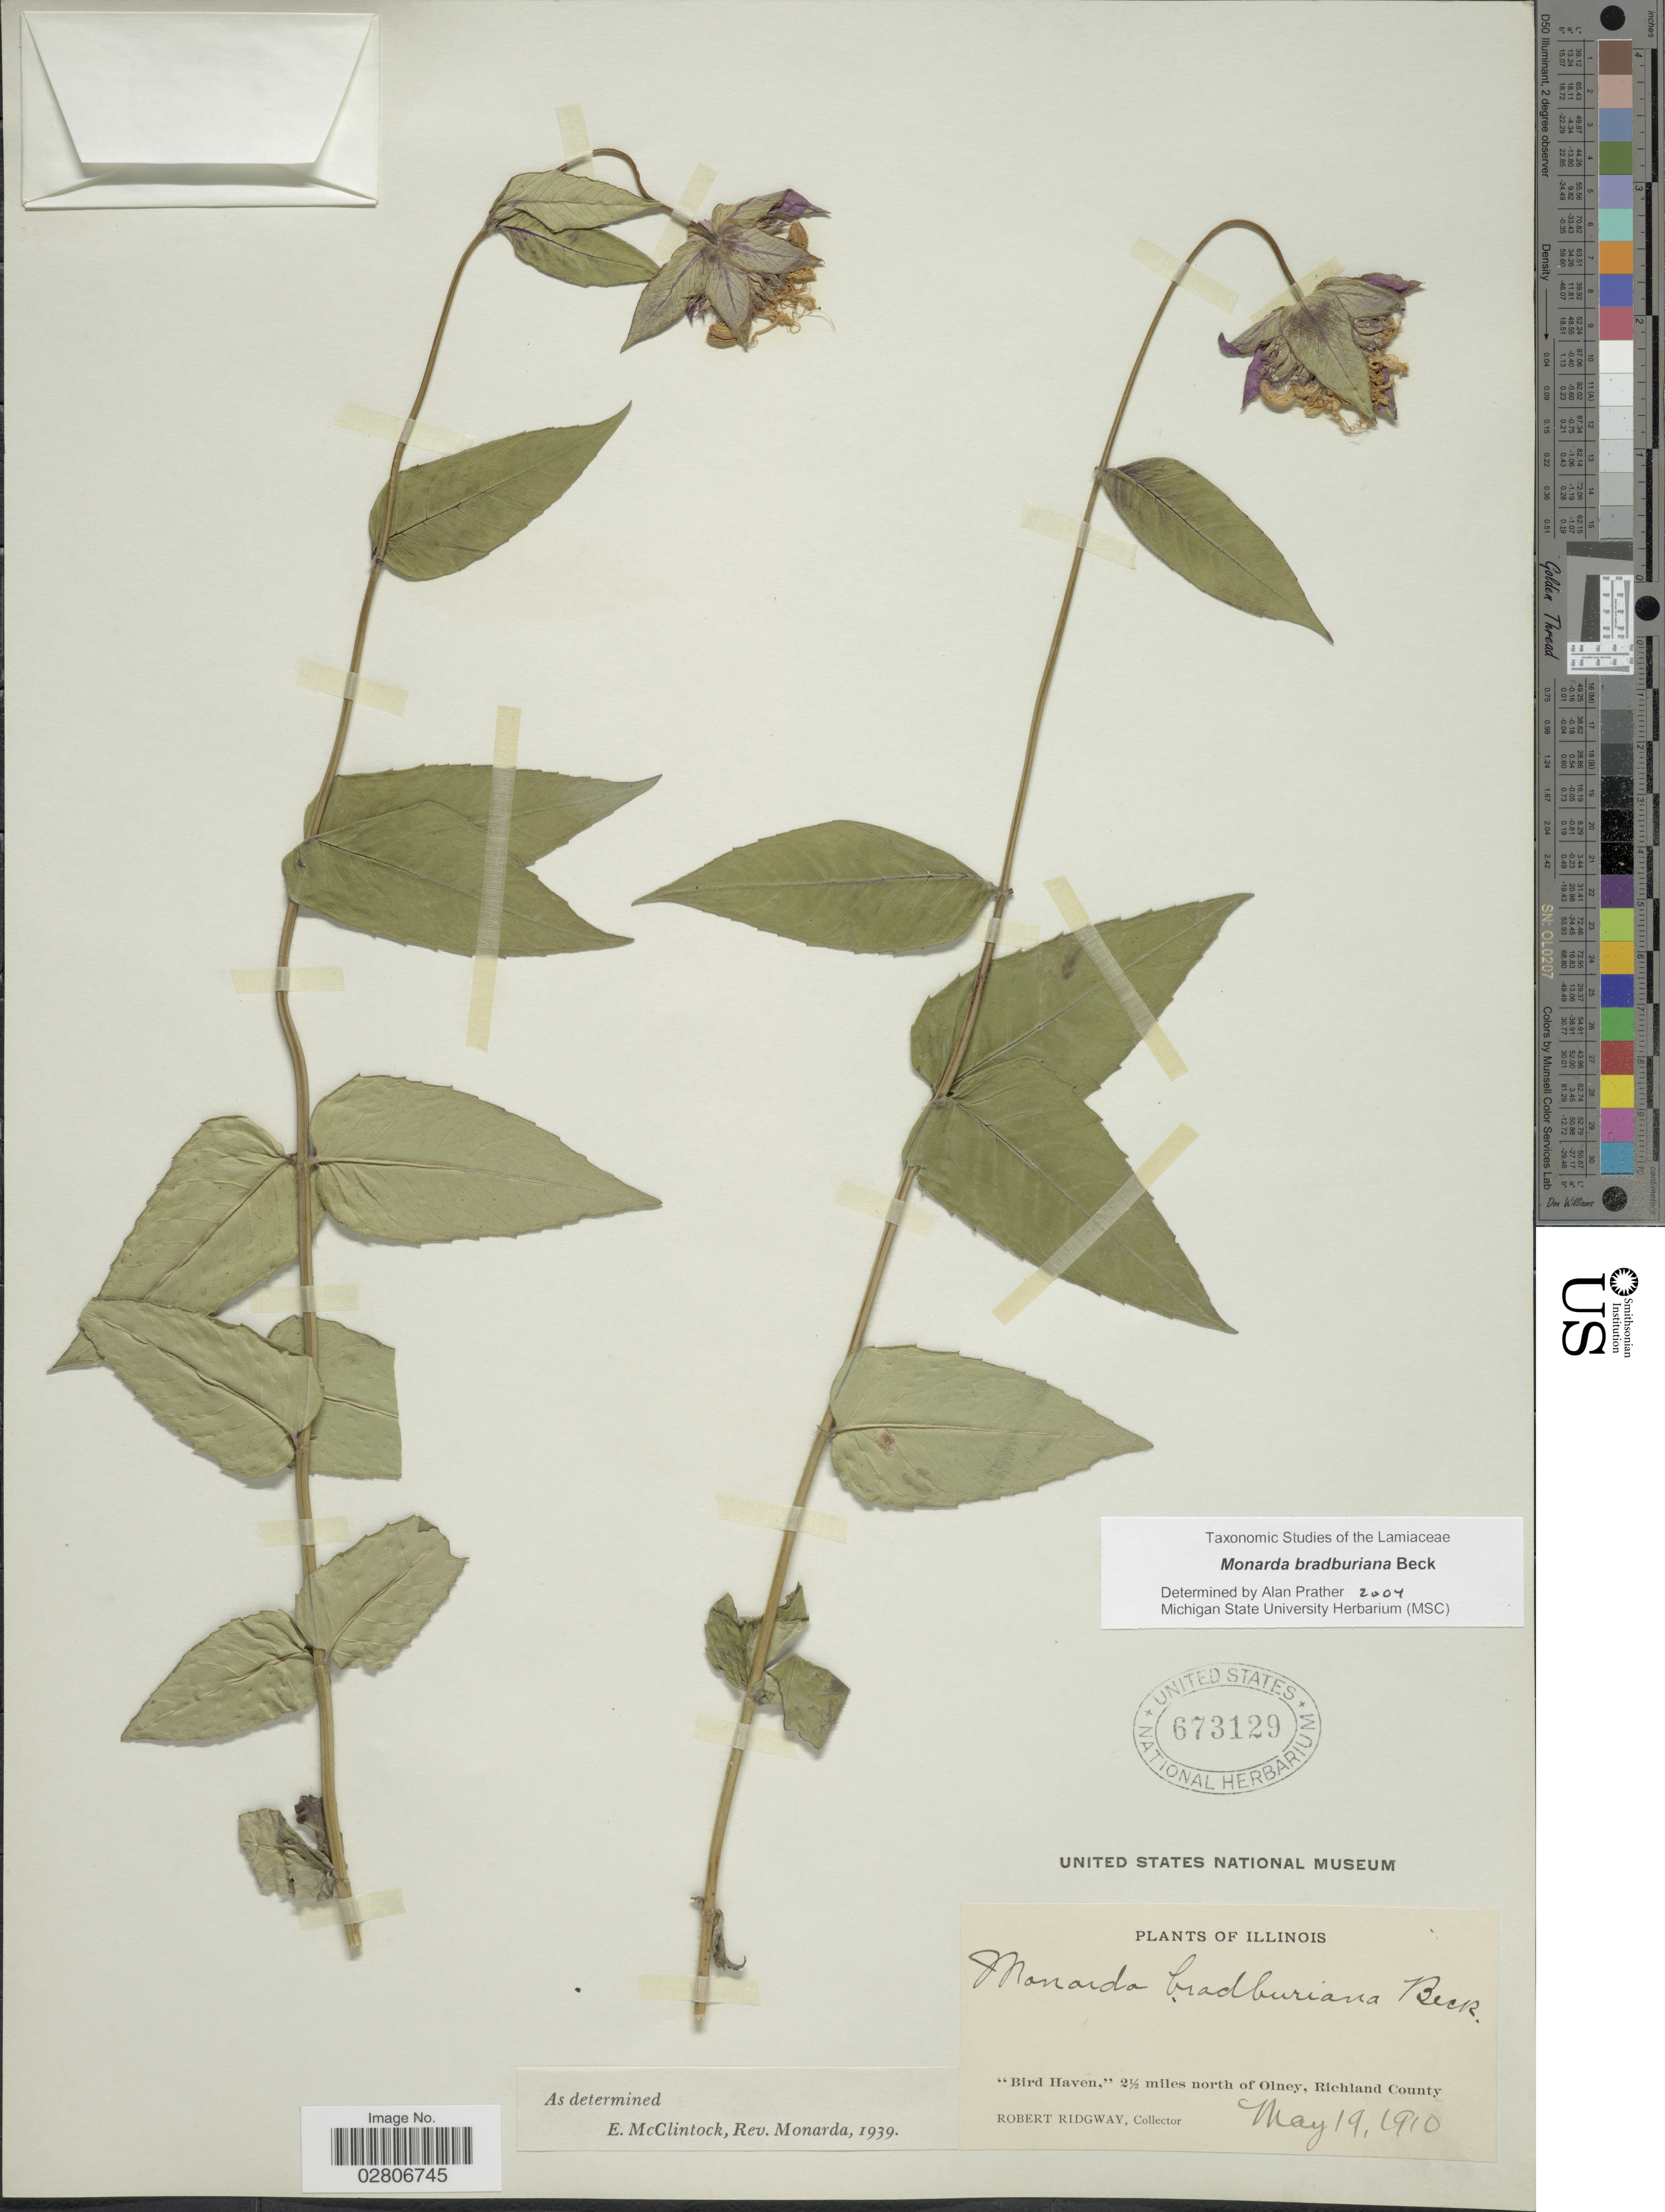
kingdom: Plantae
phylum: Tracheophyta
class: Magnoliopsida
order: Lamiales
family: Lamiaceae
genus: Monarda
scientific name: Monarda bradburiana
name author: L.C. Beck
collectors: R. Ridgway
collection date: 1910-05-19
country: United States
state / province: Illinois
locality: Bird Haven,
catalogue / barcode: US 673129